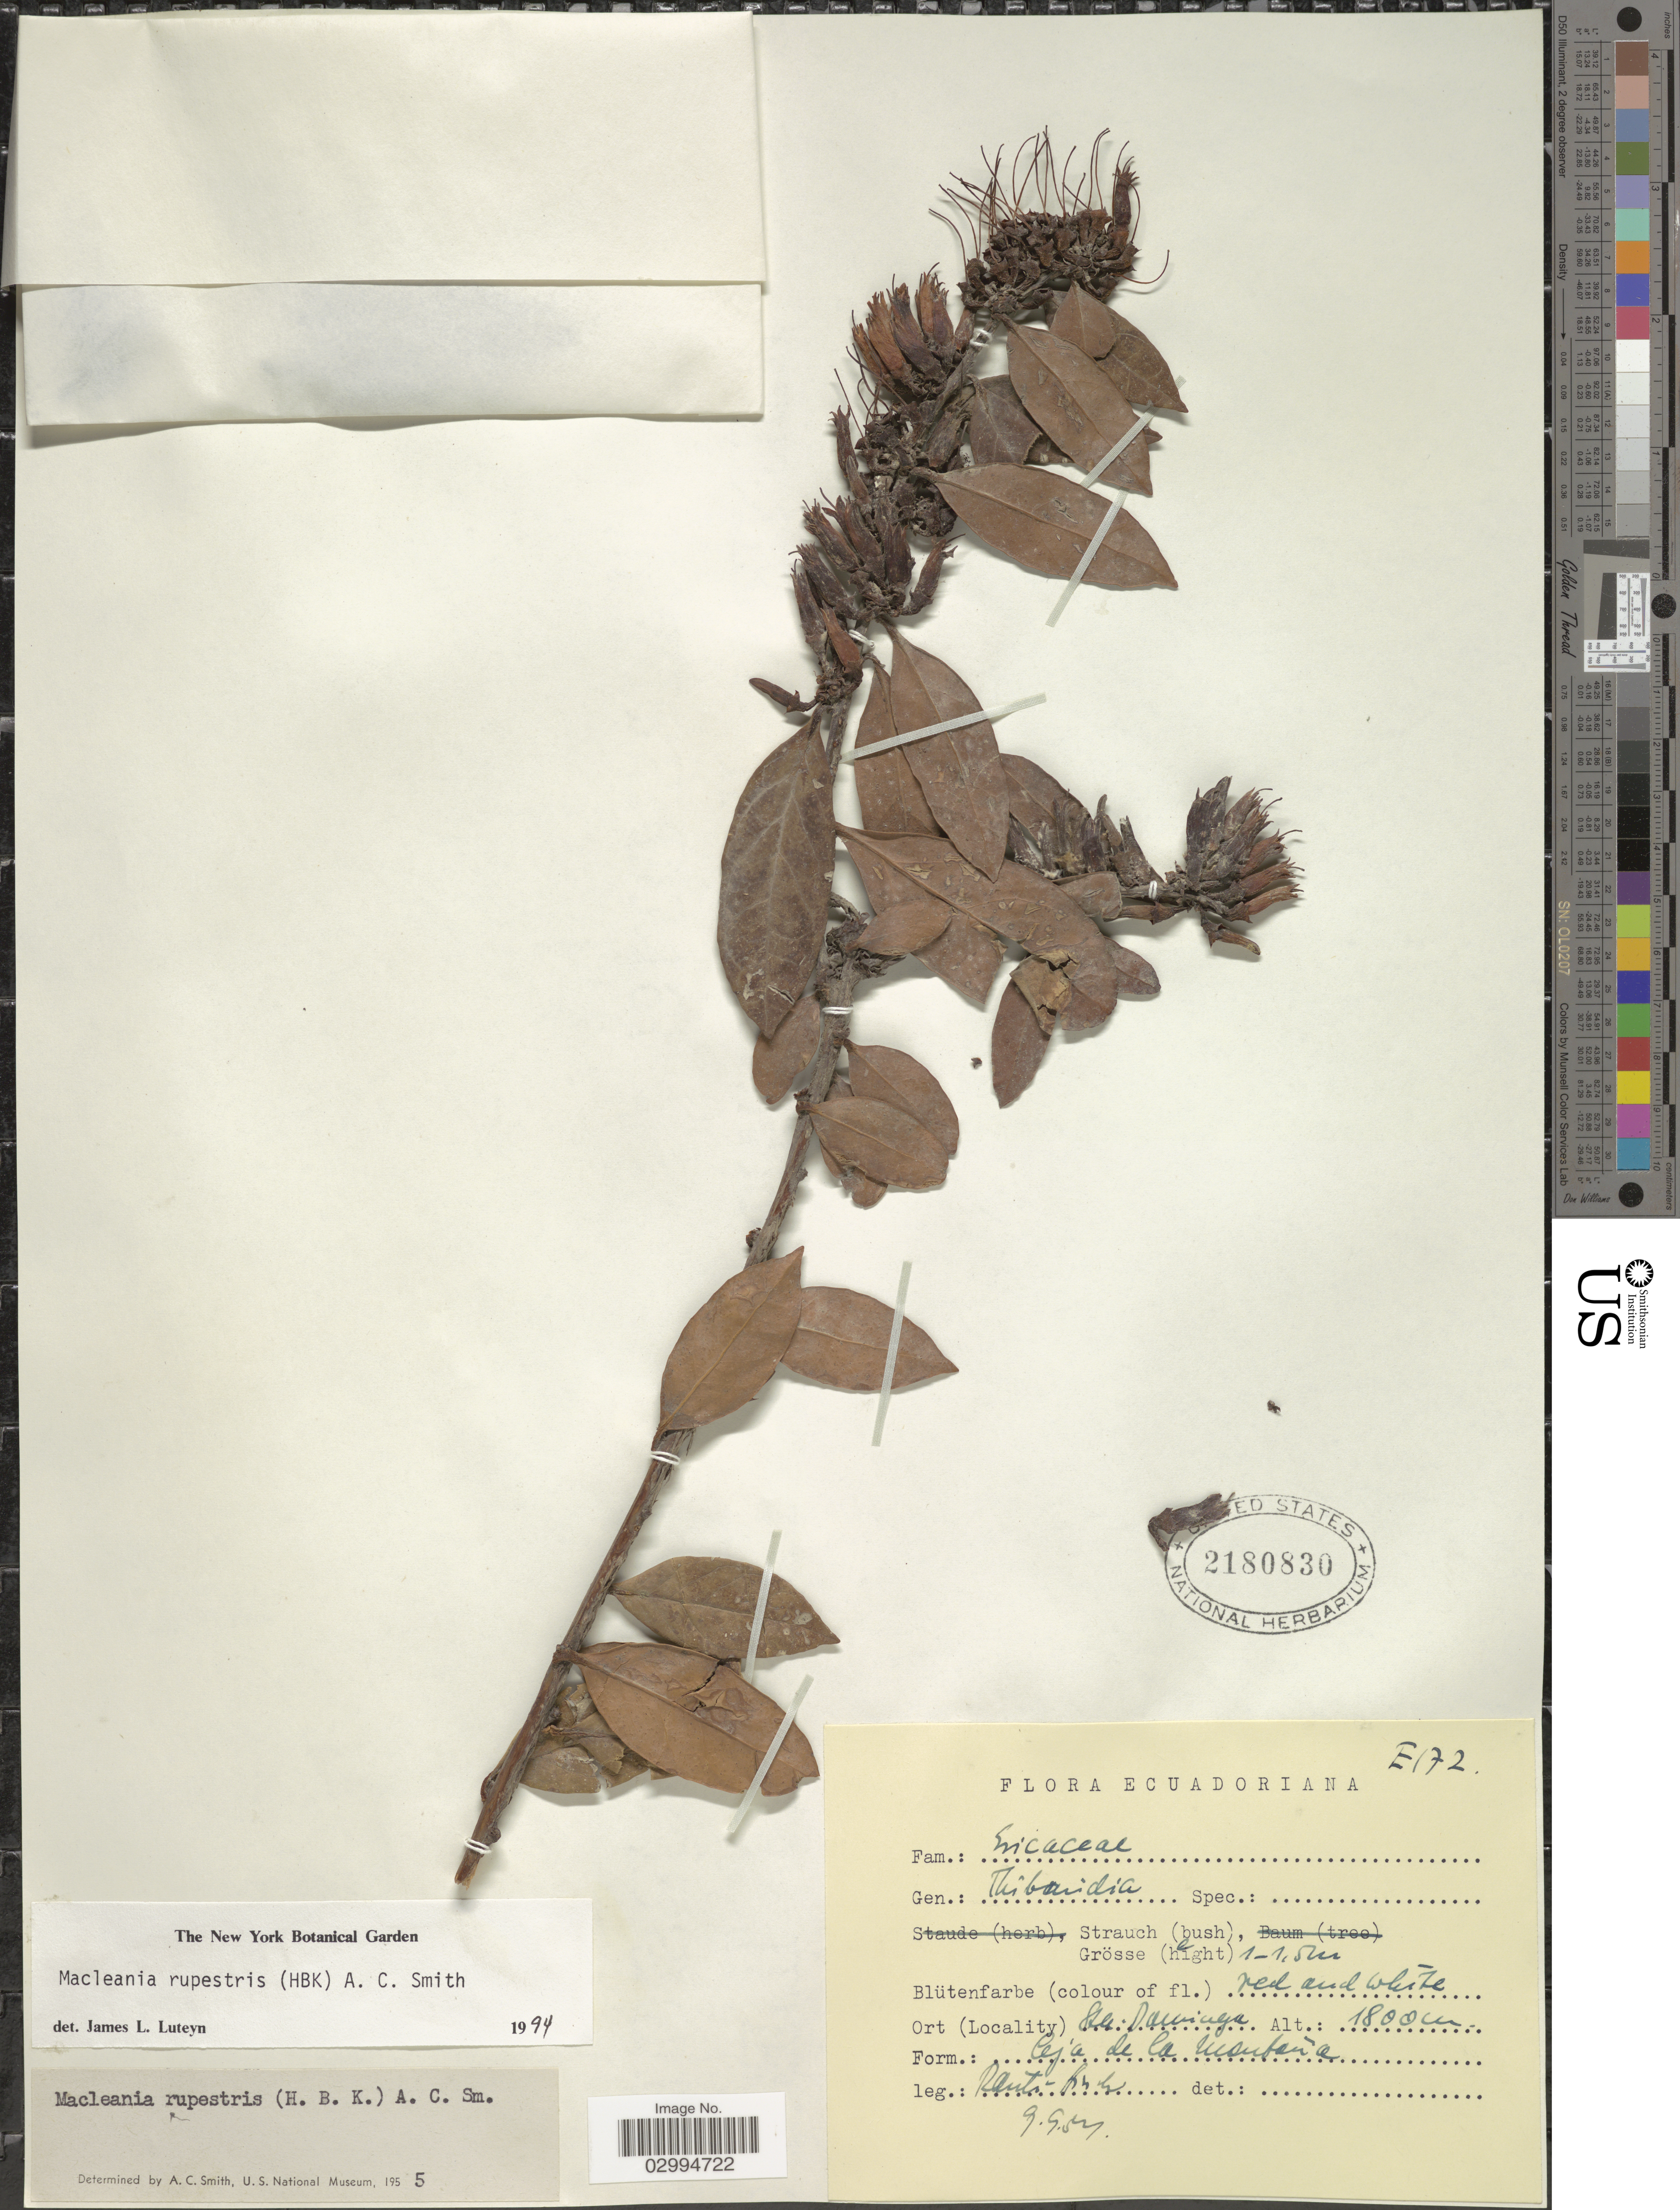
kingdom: Plantae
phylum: Tracheophyta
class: Magnoliopsida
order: Ericales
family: Ericaceae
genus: Macleania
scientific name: Macleania rupestris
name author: (Kunth) A.C. Sm.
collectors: W. Rauh & G. Hirsch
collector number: E172?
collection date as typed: Transcribed d/m/y: 9/9/54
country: Ecuador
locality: Sta. Dominga. Ceja de la montaña. Ecuadoriana.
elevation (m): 1800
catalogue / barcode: US 2180830